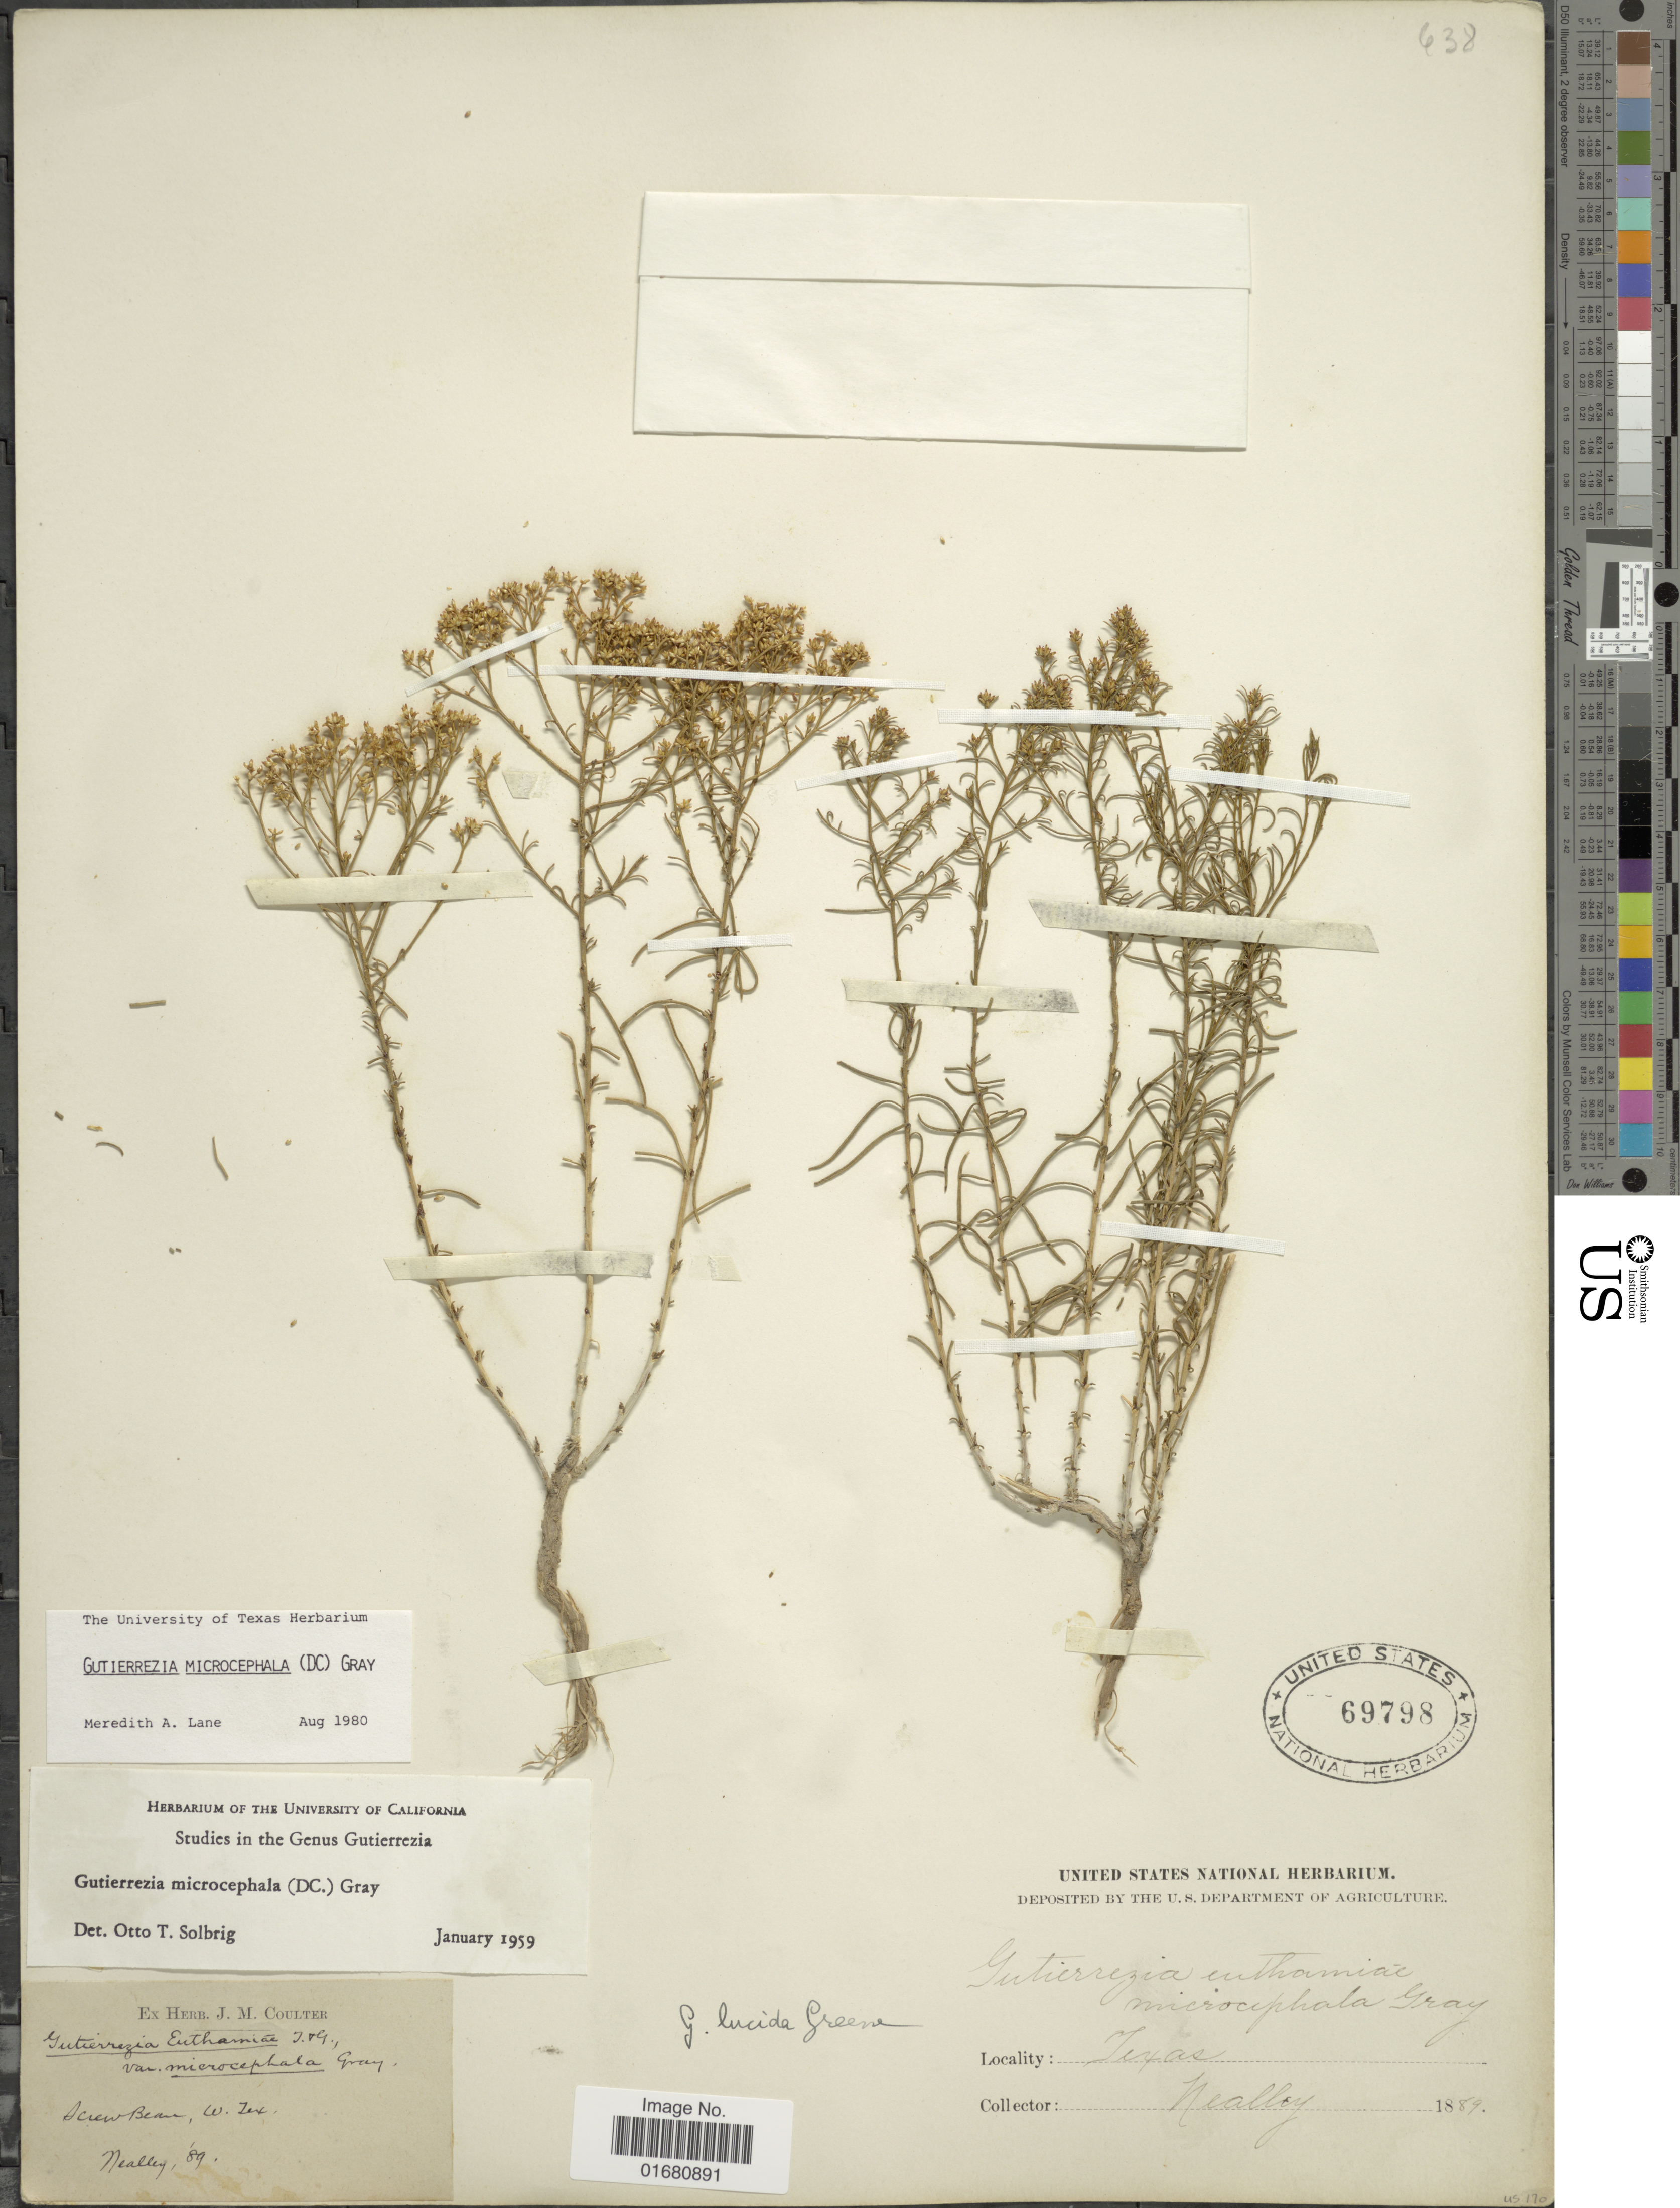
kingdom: Plantae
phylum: Tracheophyta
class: Magnoliopsida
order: Asterales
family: Asteraceae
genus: Gutierrezia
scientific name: Gutierrezia microcephala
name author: (DC.) A. Gray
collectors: Nealley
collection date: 1889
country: United States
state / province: Texas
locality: Screw Bean, W. Texas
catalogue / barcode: US 69798